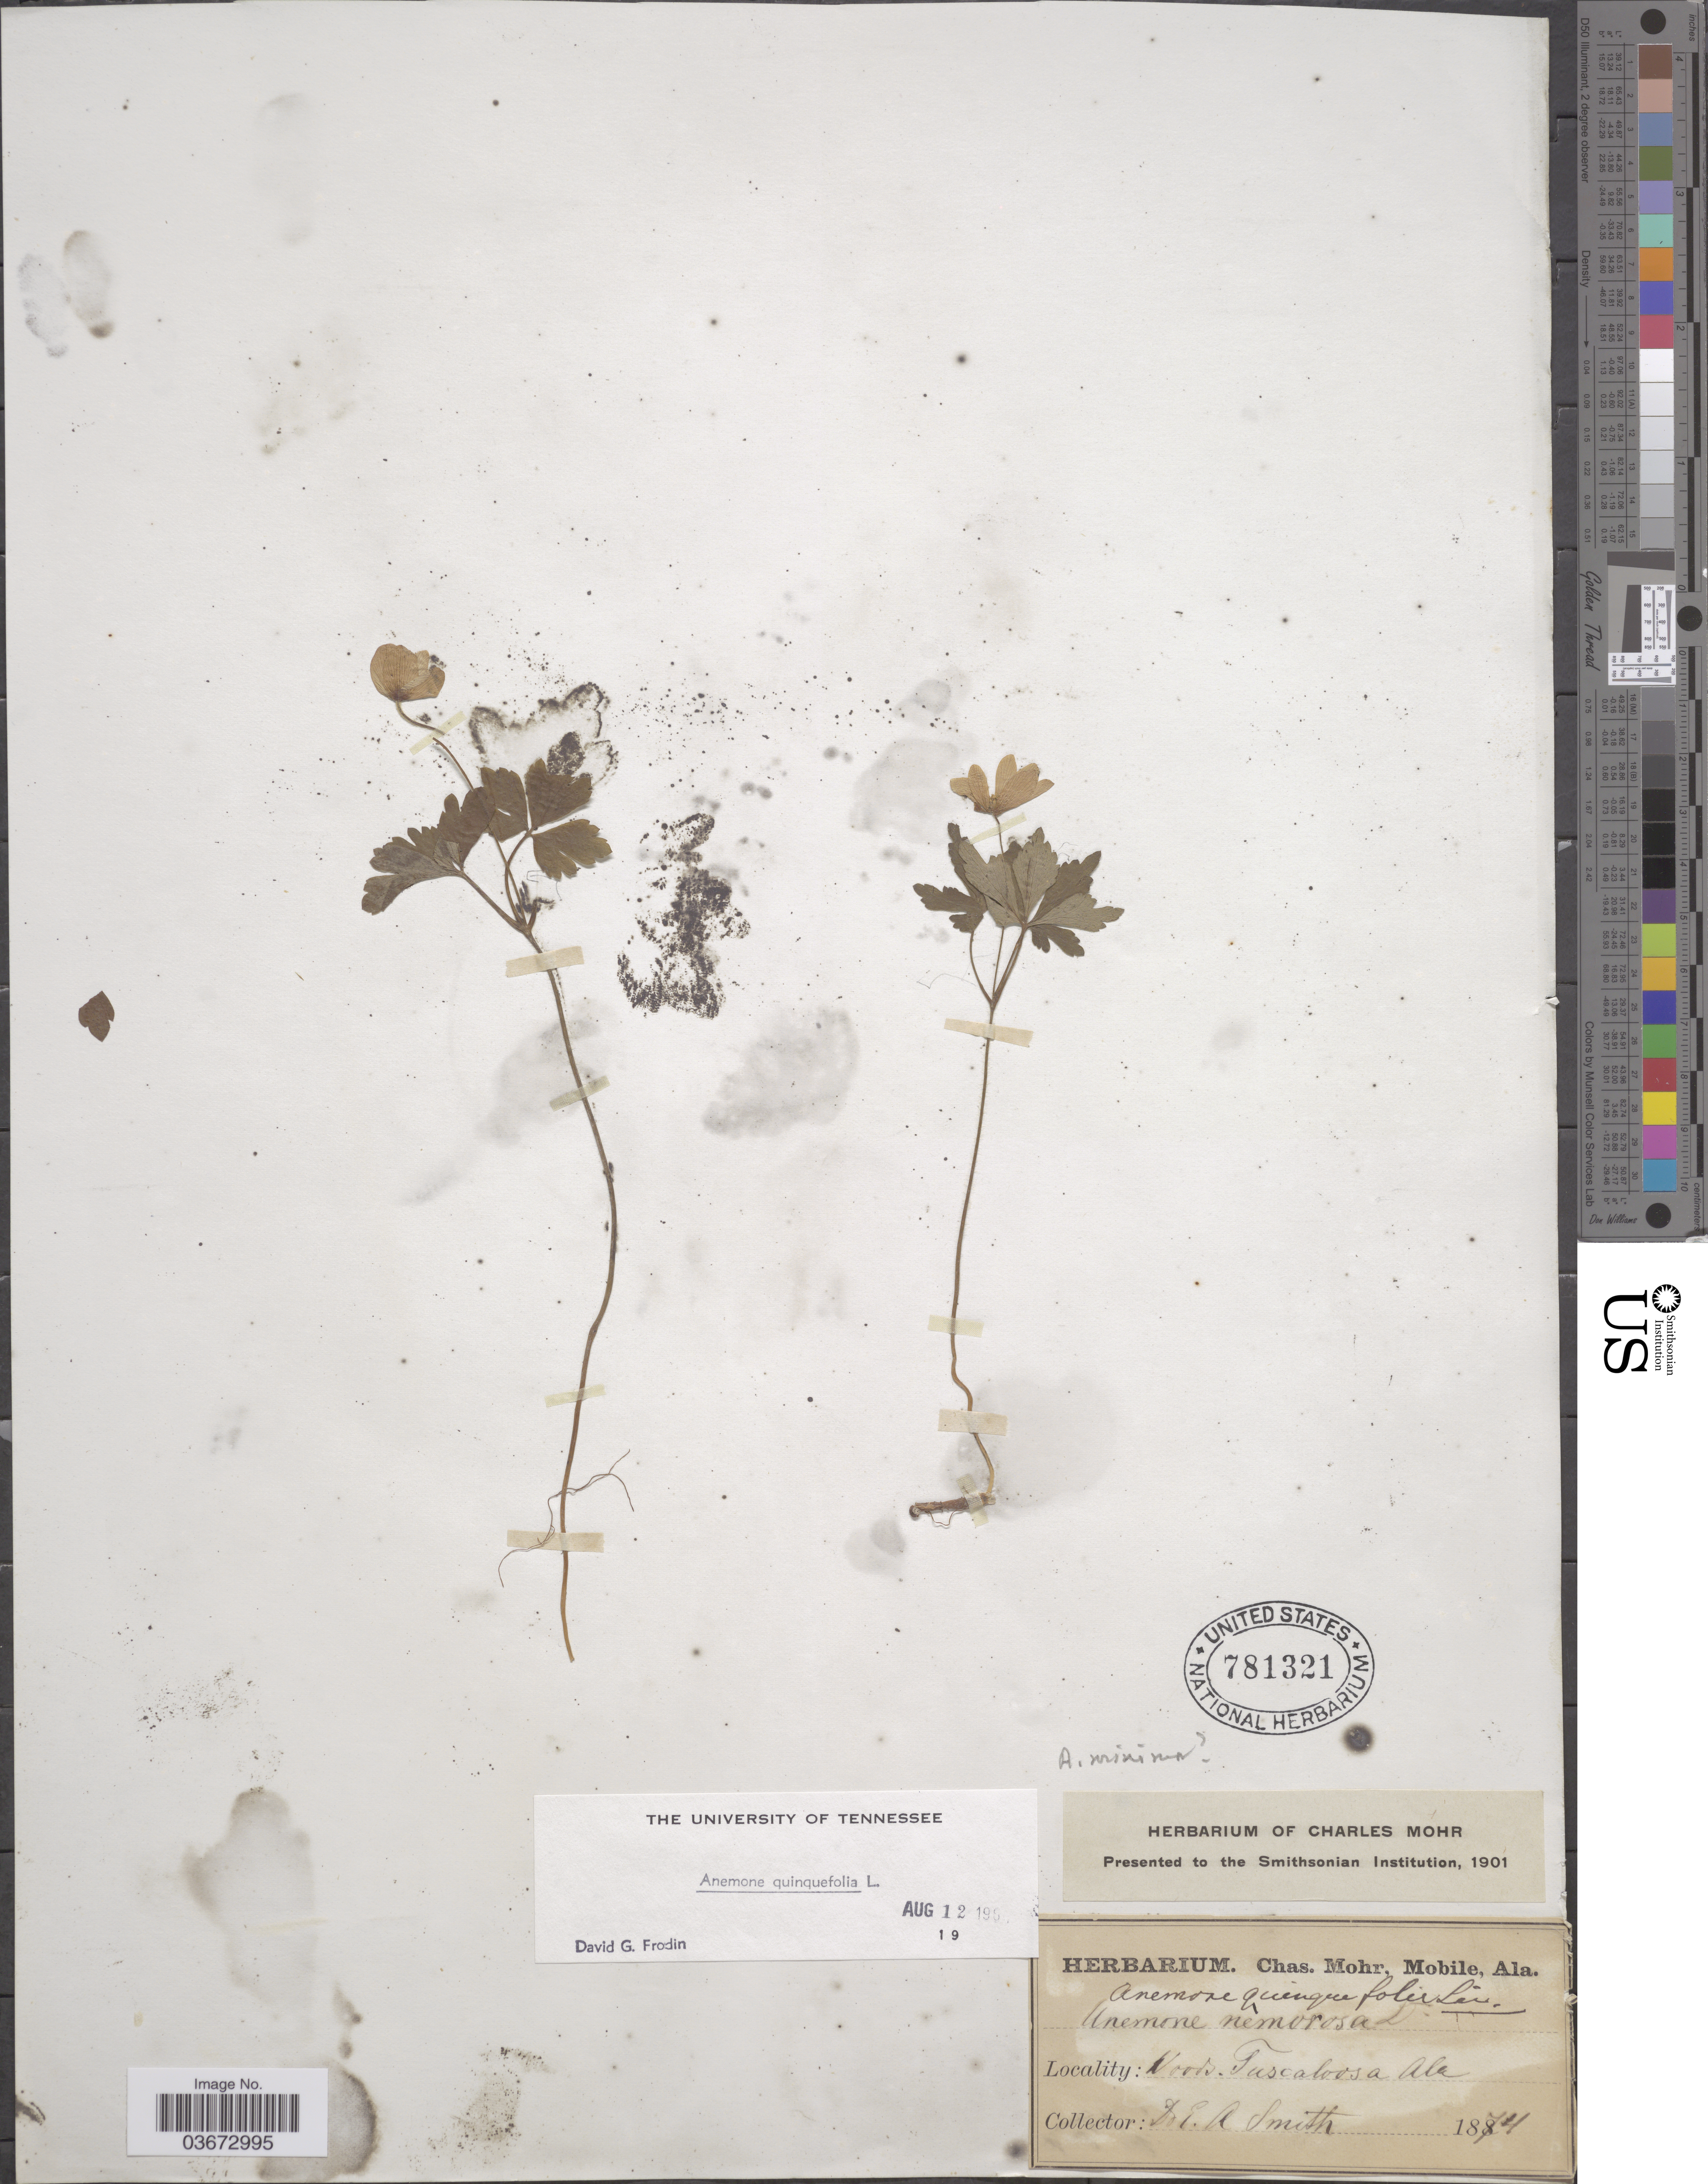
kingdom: Plantae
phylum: Tracheophyta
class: Magnoliopsida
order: Ranunculales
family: Ranunculaceae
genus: Anemone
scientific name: Anemone quinquefolia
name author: L.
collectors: E. A. Smith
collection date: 1874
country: United States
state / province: Alabama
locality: Tuscaloosa.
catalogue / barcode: US 781321